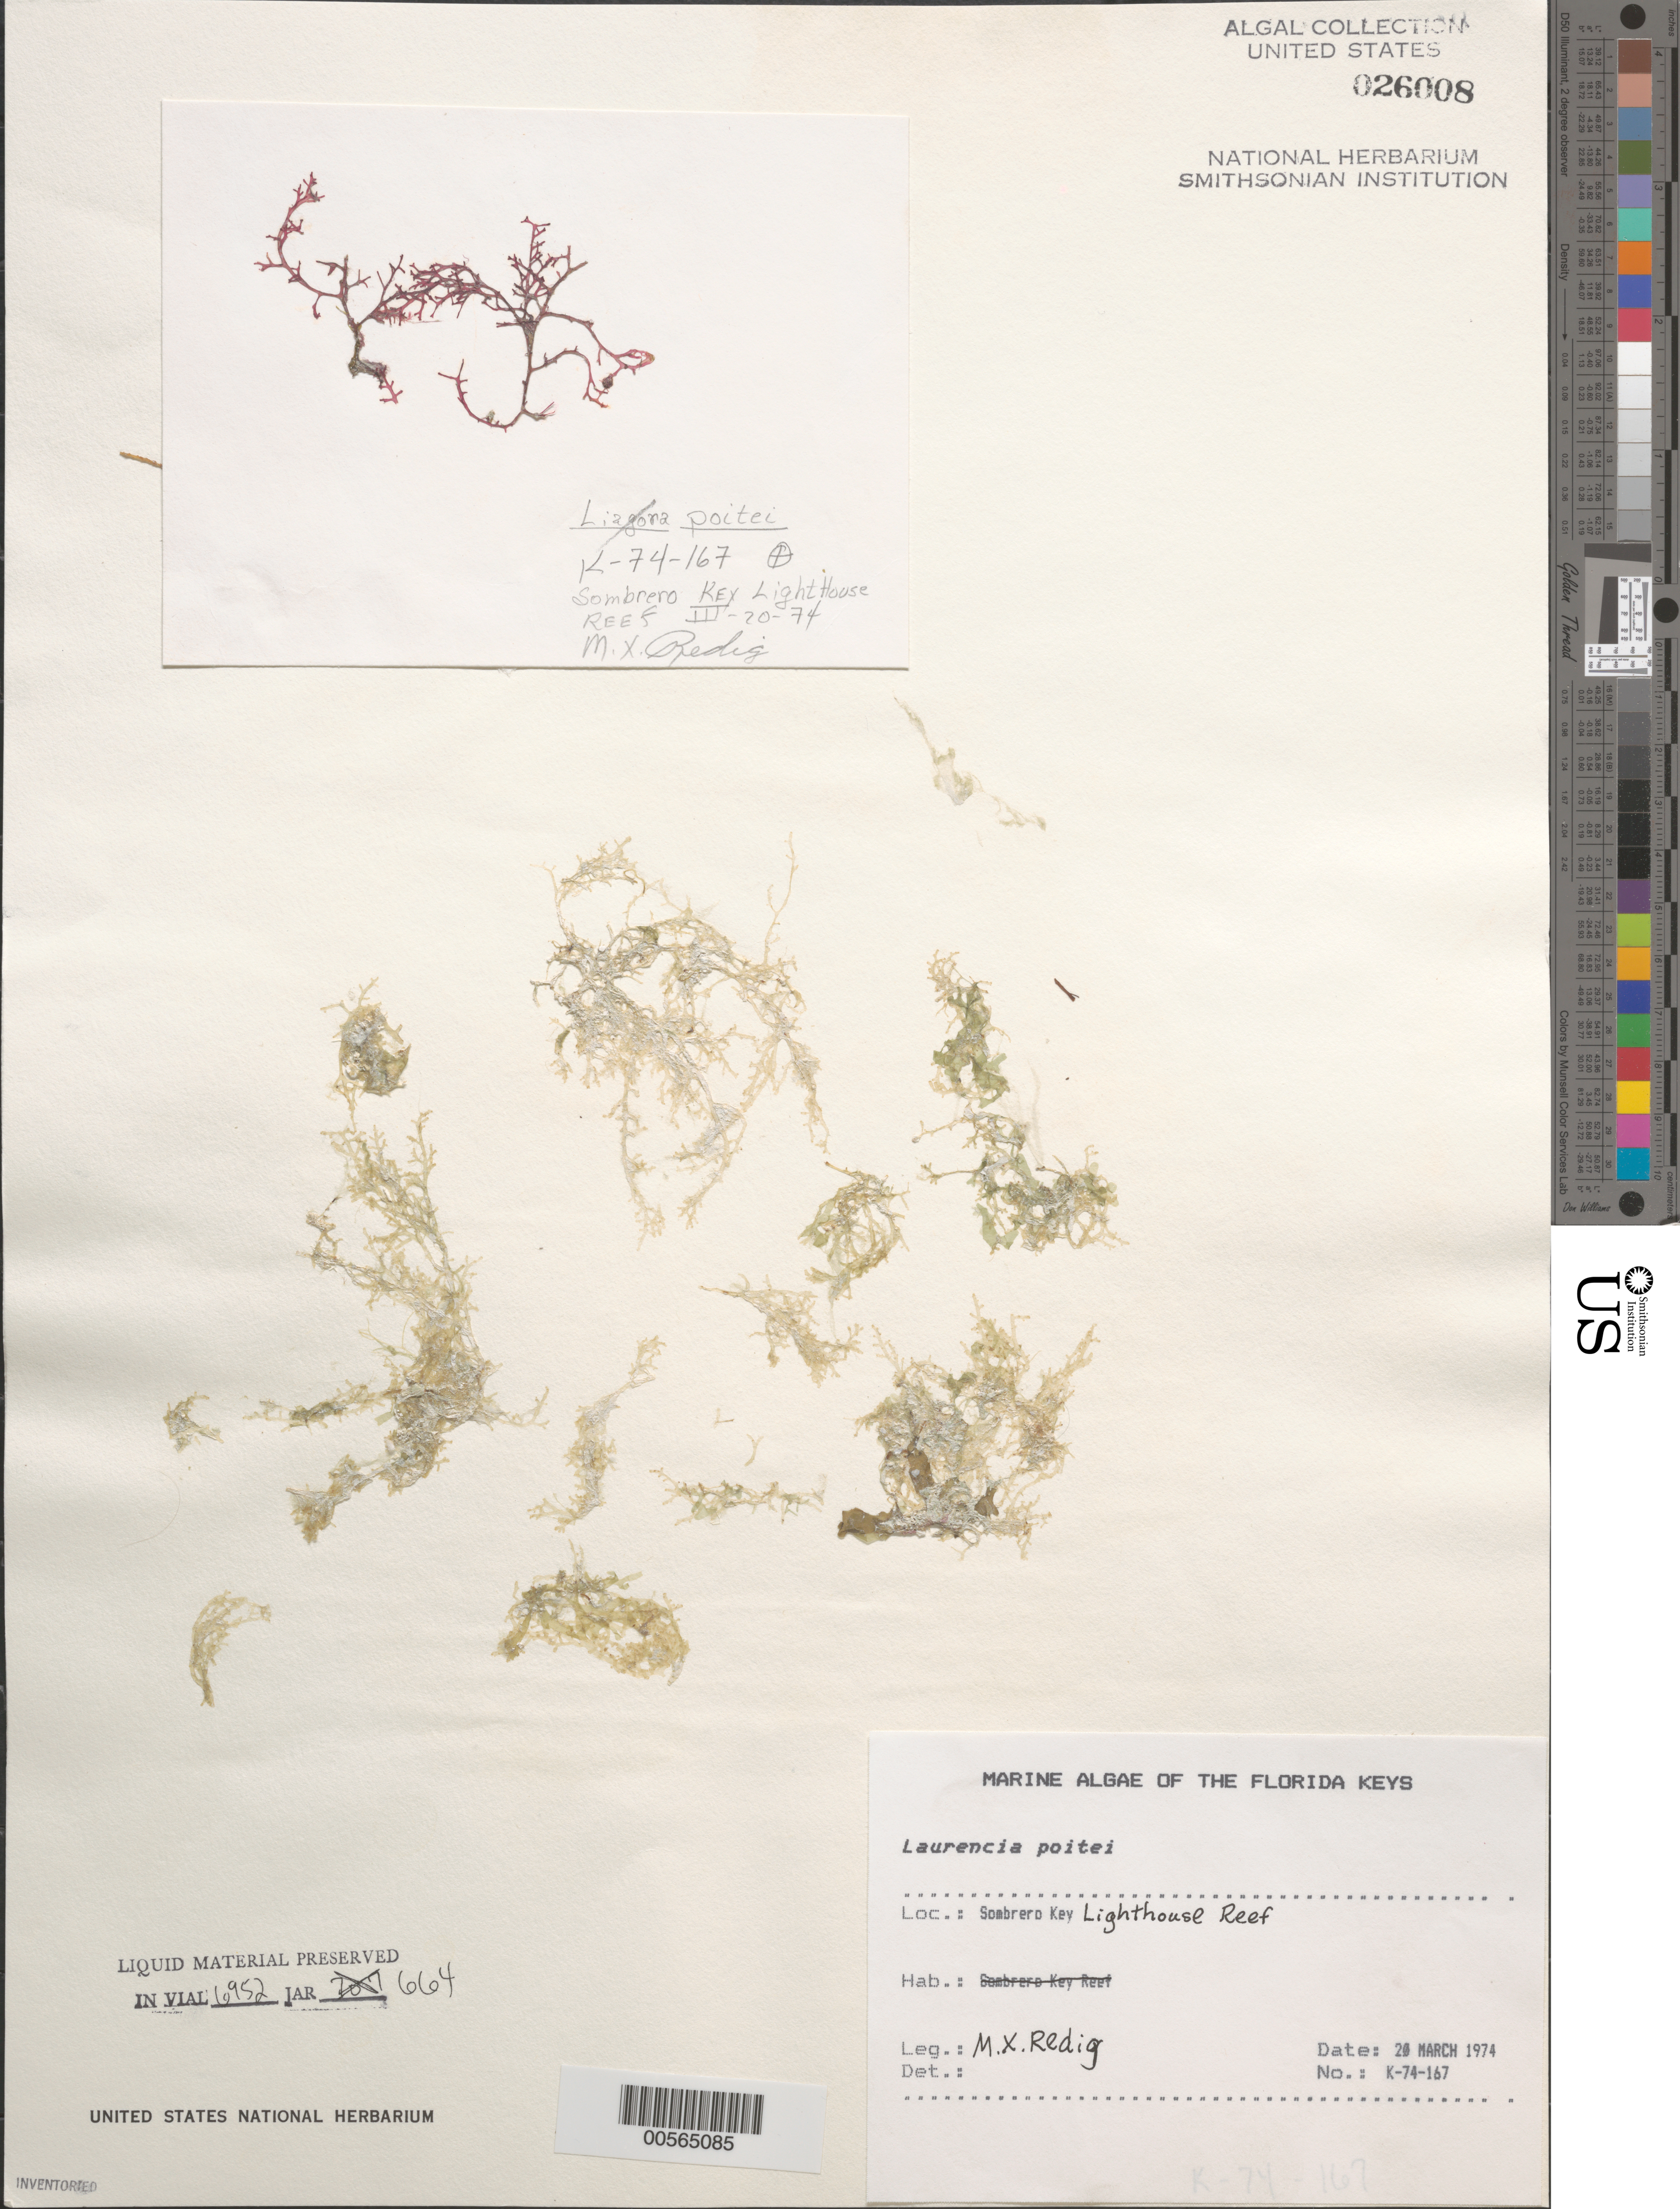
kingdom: Plantae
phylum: Rhodophyta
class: Florideophyceae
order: Ceramiales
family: Rhodomelaceae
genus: Yuzurua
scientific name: Yuzurua poiteaui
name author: (J.V.Lamouroux) Martin-Lescanne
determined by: Brooks, B. L., (BOT), Smithsonian Institution - National Museum of Natural History (UNITED STATES)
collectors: M. Redig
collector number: K-74-167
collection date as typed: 20 Mar 1974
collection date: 1974-03-20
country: United States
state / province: Florida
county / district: Monroe County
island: Sombrero Key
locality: Lighthouse reef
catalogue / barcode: US 26008